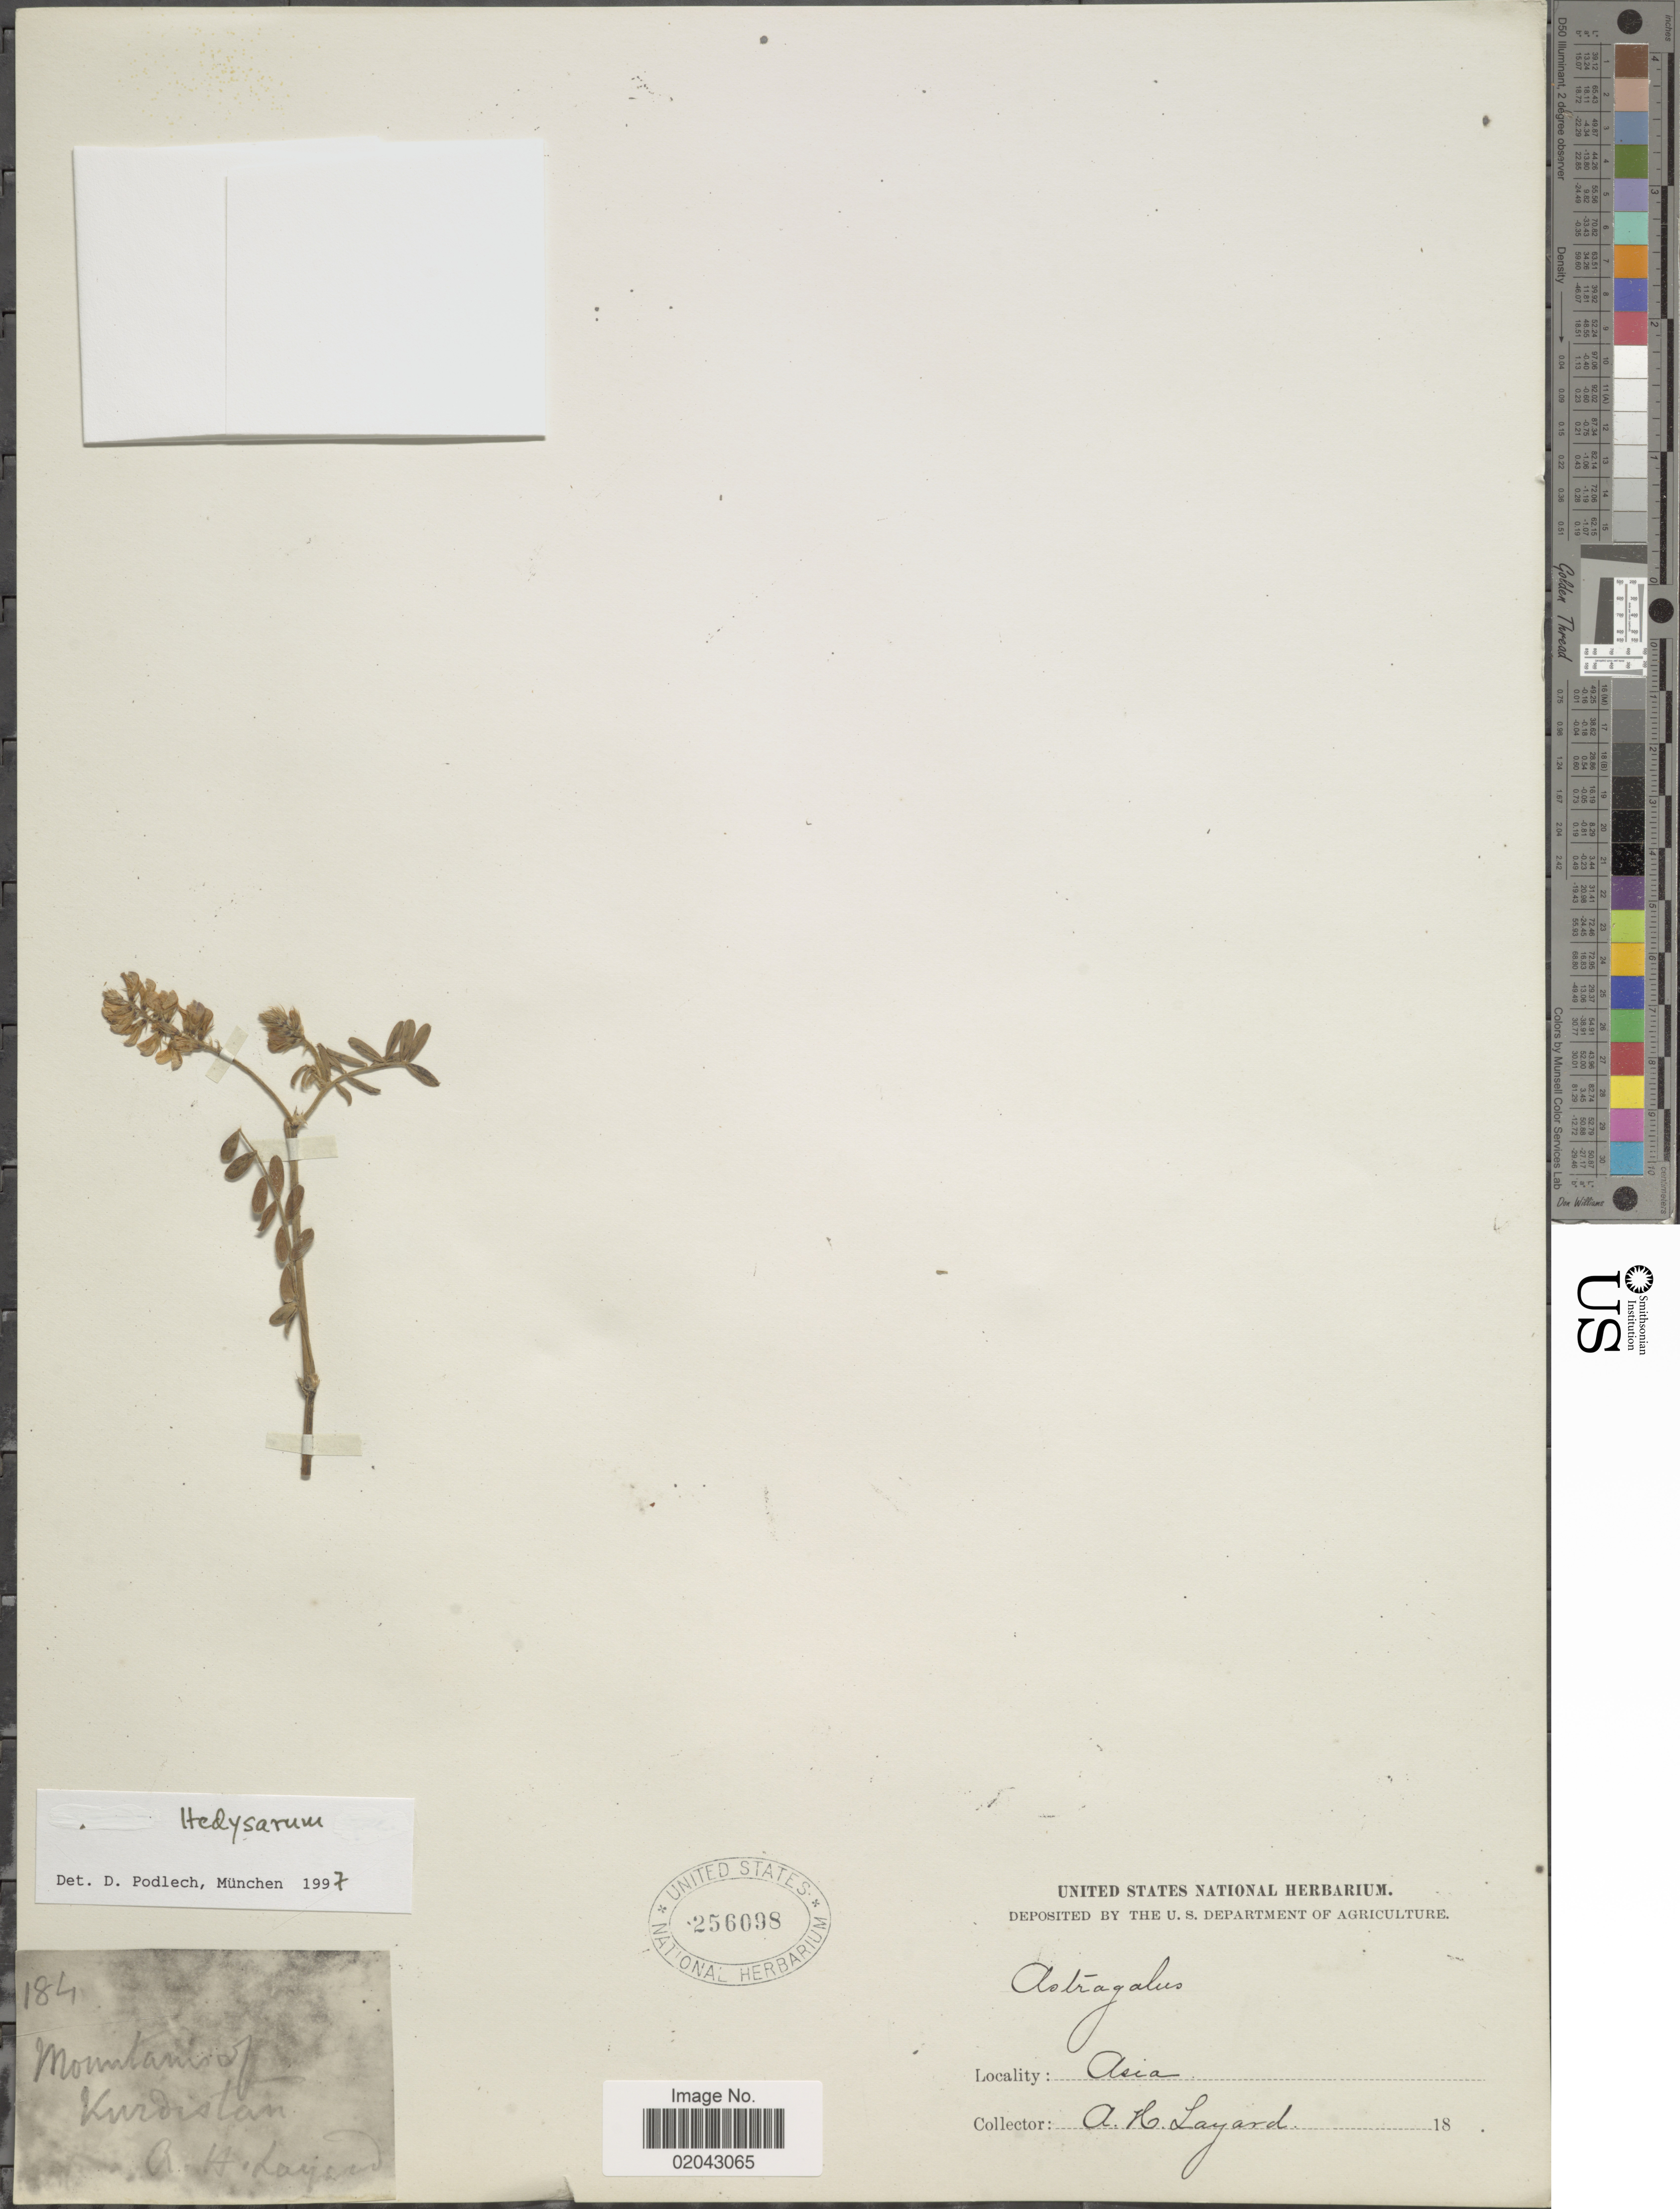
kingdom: Plantae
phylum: Tracheophyta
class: Magnoliopsida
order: Fabales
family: Fabaceae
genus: Hedysarum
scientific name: Hedysarum sp.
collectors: A. Layard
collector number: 184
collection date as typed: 18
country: Iran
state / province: Kurdistan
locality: Mountains of Kurdistan, Asia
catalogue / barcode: US 256098